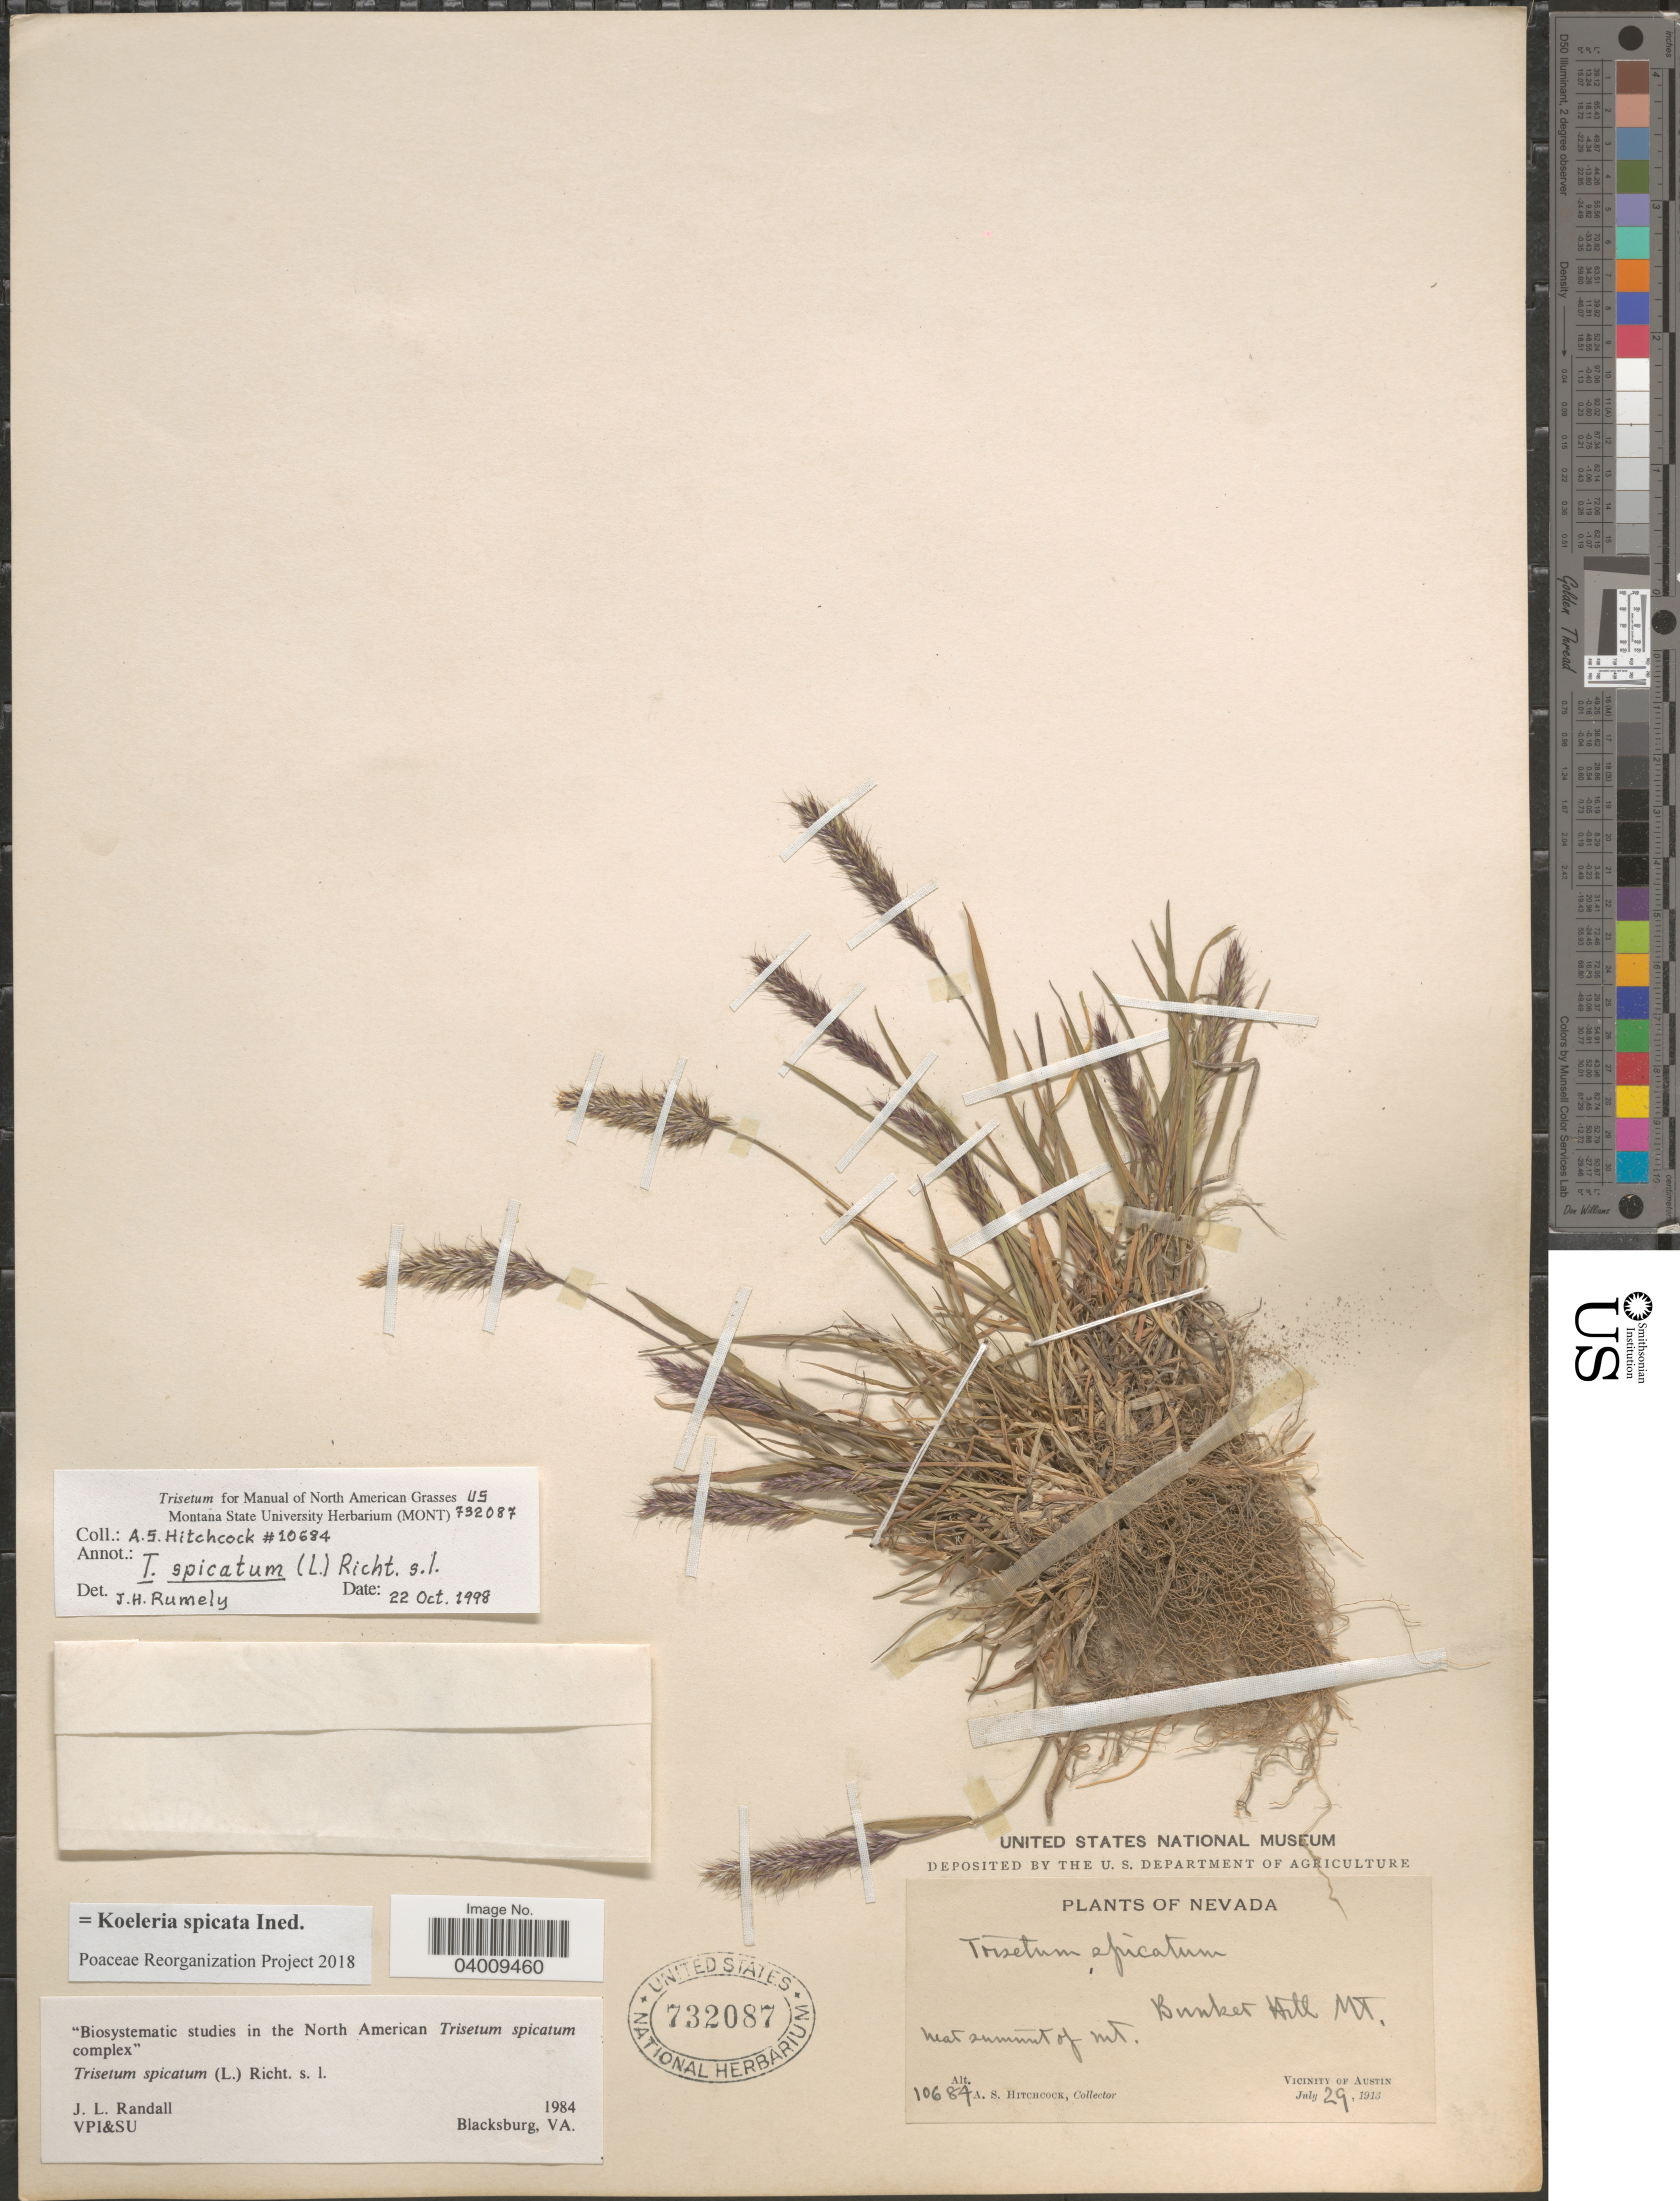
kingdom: Plantae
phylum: Tracheophyta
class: Liliopsida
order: Poales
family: Poaceae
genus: Koeleria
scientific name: Koeleria spicata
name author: (L.) Barberá et al.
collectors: A. S. Hitchcock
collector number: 10684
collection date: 1913-07-29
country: United States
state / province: Nevada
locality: Bunker Hill Mt near summit of mt. Vicinity of Austin.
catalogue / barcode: US 732087